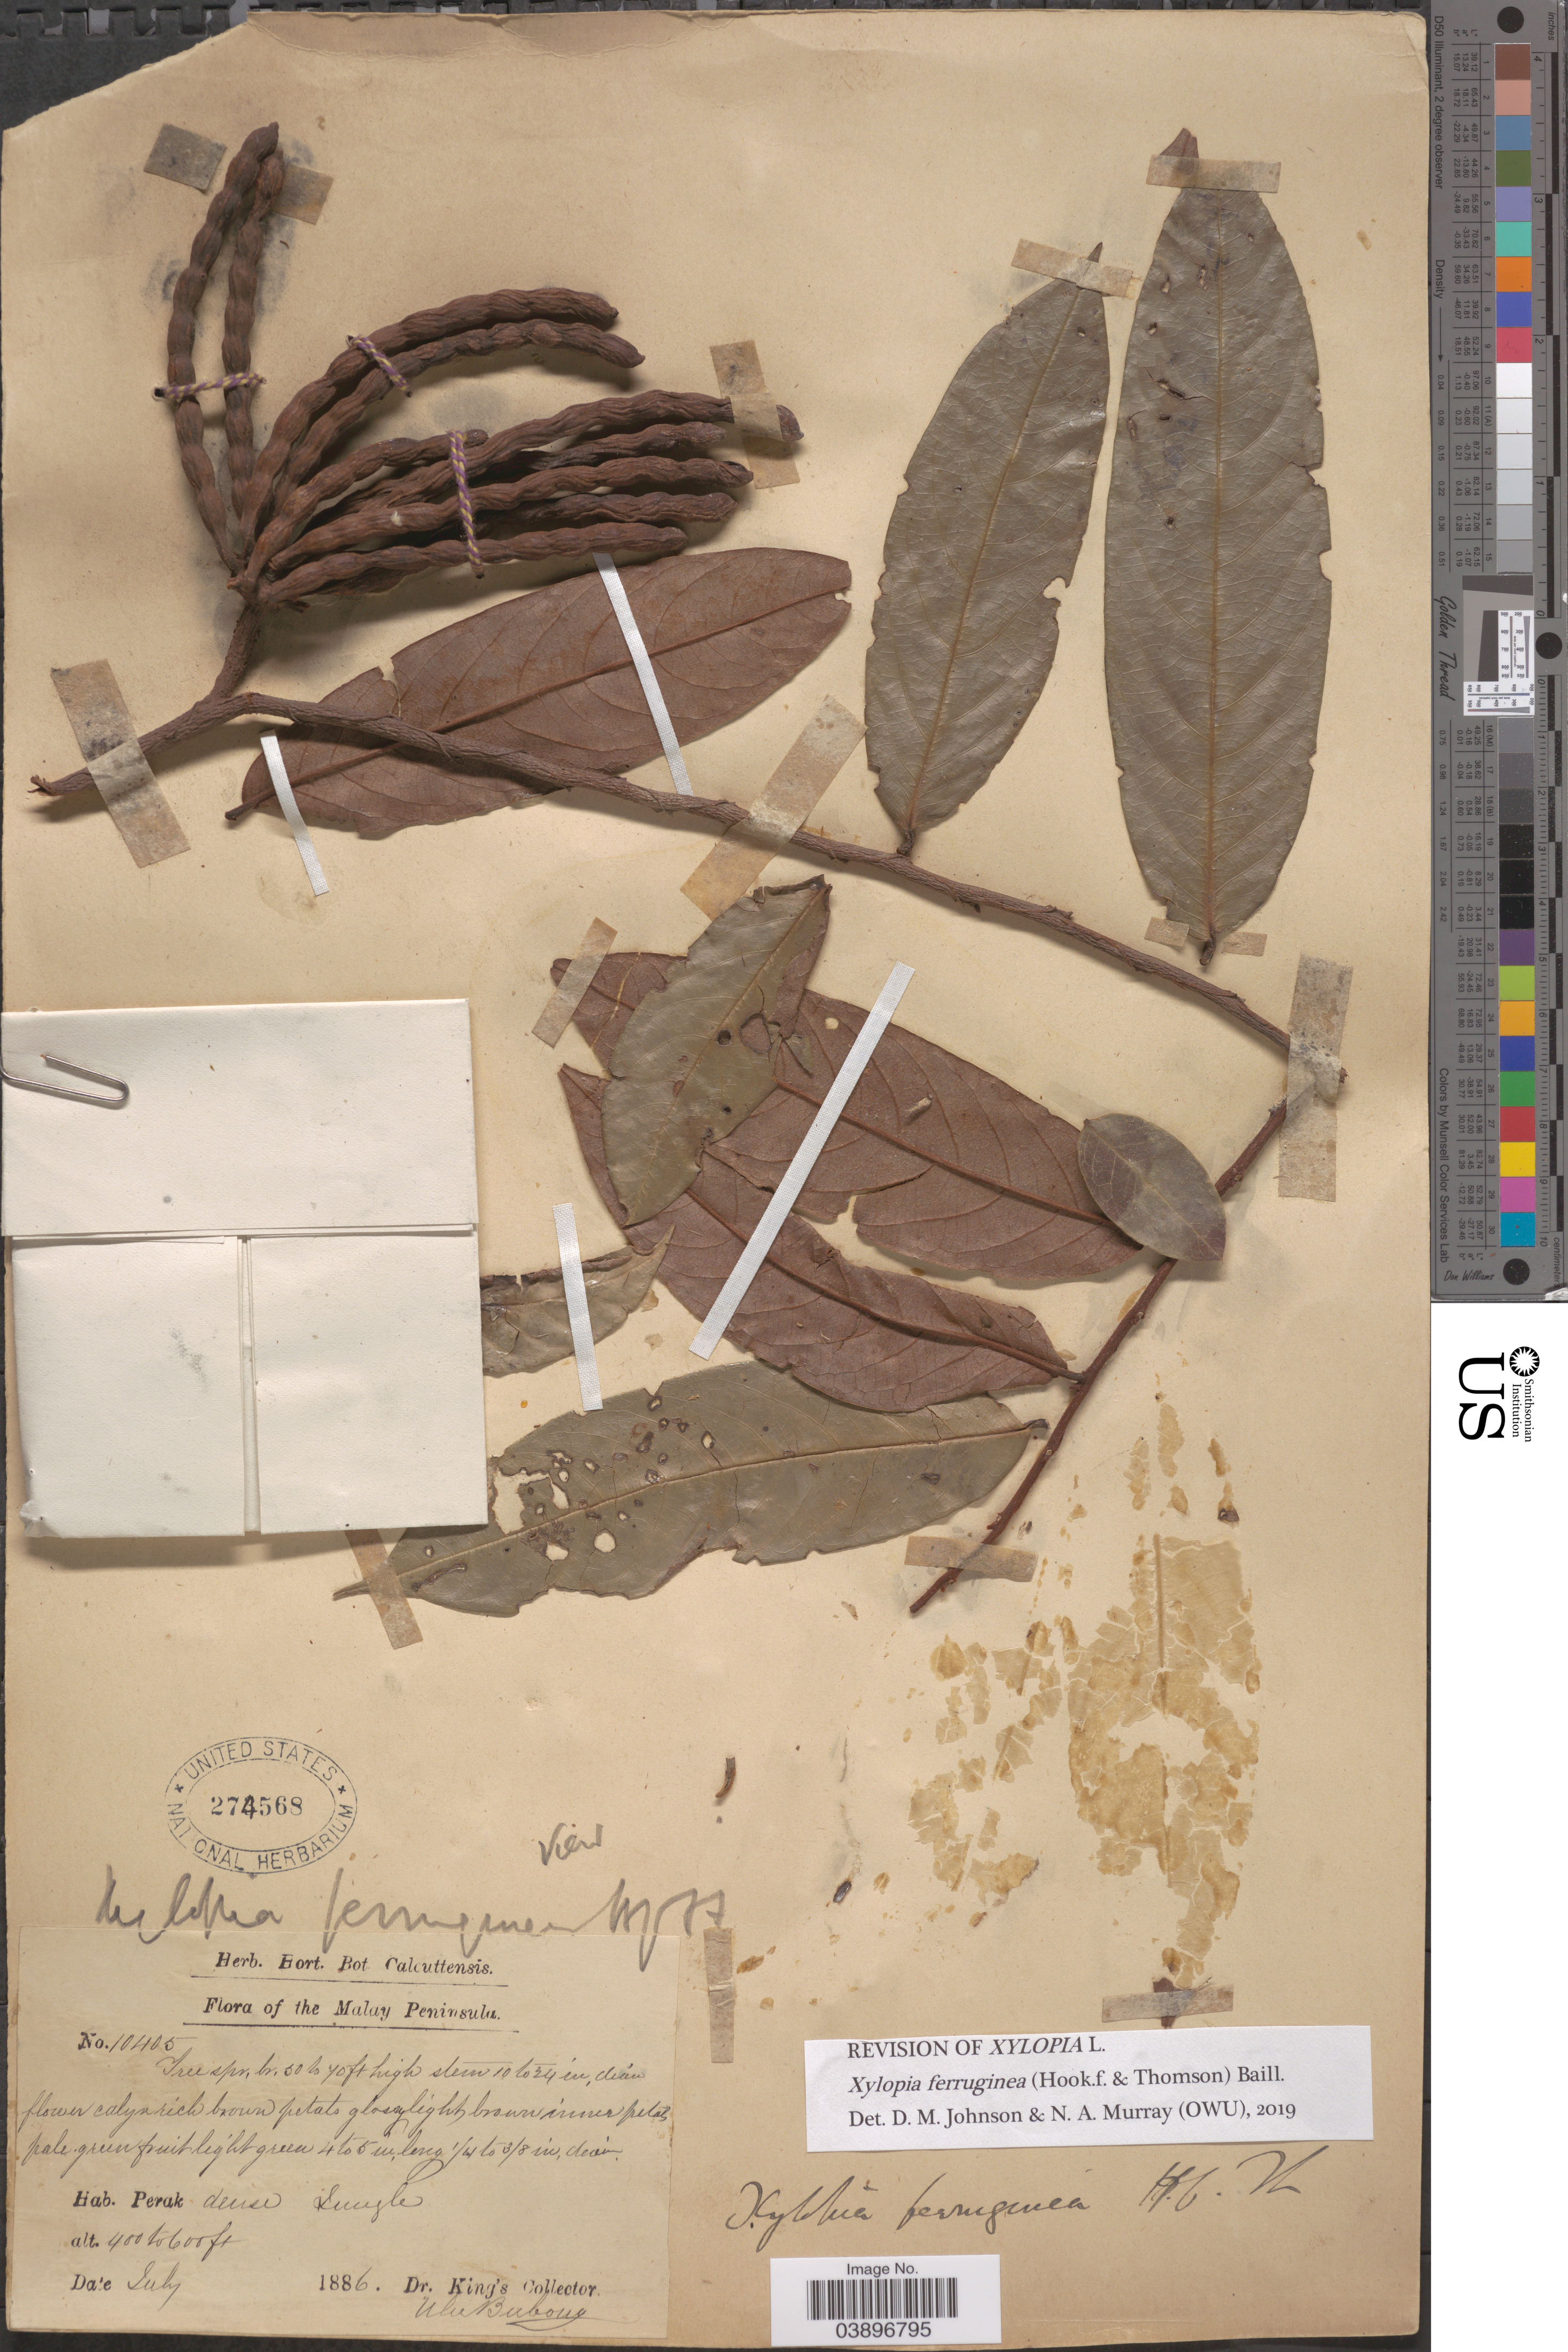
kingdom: Plantae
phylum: Tracheophyta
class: Magnoliopsida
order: Magnoliales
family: Annonaceae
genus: Xylopia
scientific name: Xylopia ferruginea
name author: (Hook. f. & Thomson) Baill.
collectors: Dr. King's collector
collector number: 10405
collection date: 1886-07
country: Malaysia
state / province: Perak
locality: The Malay Peninsula.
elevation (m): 122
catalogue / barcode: US 274568